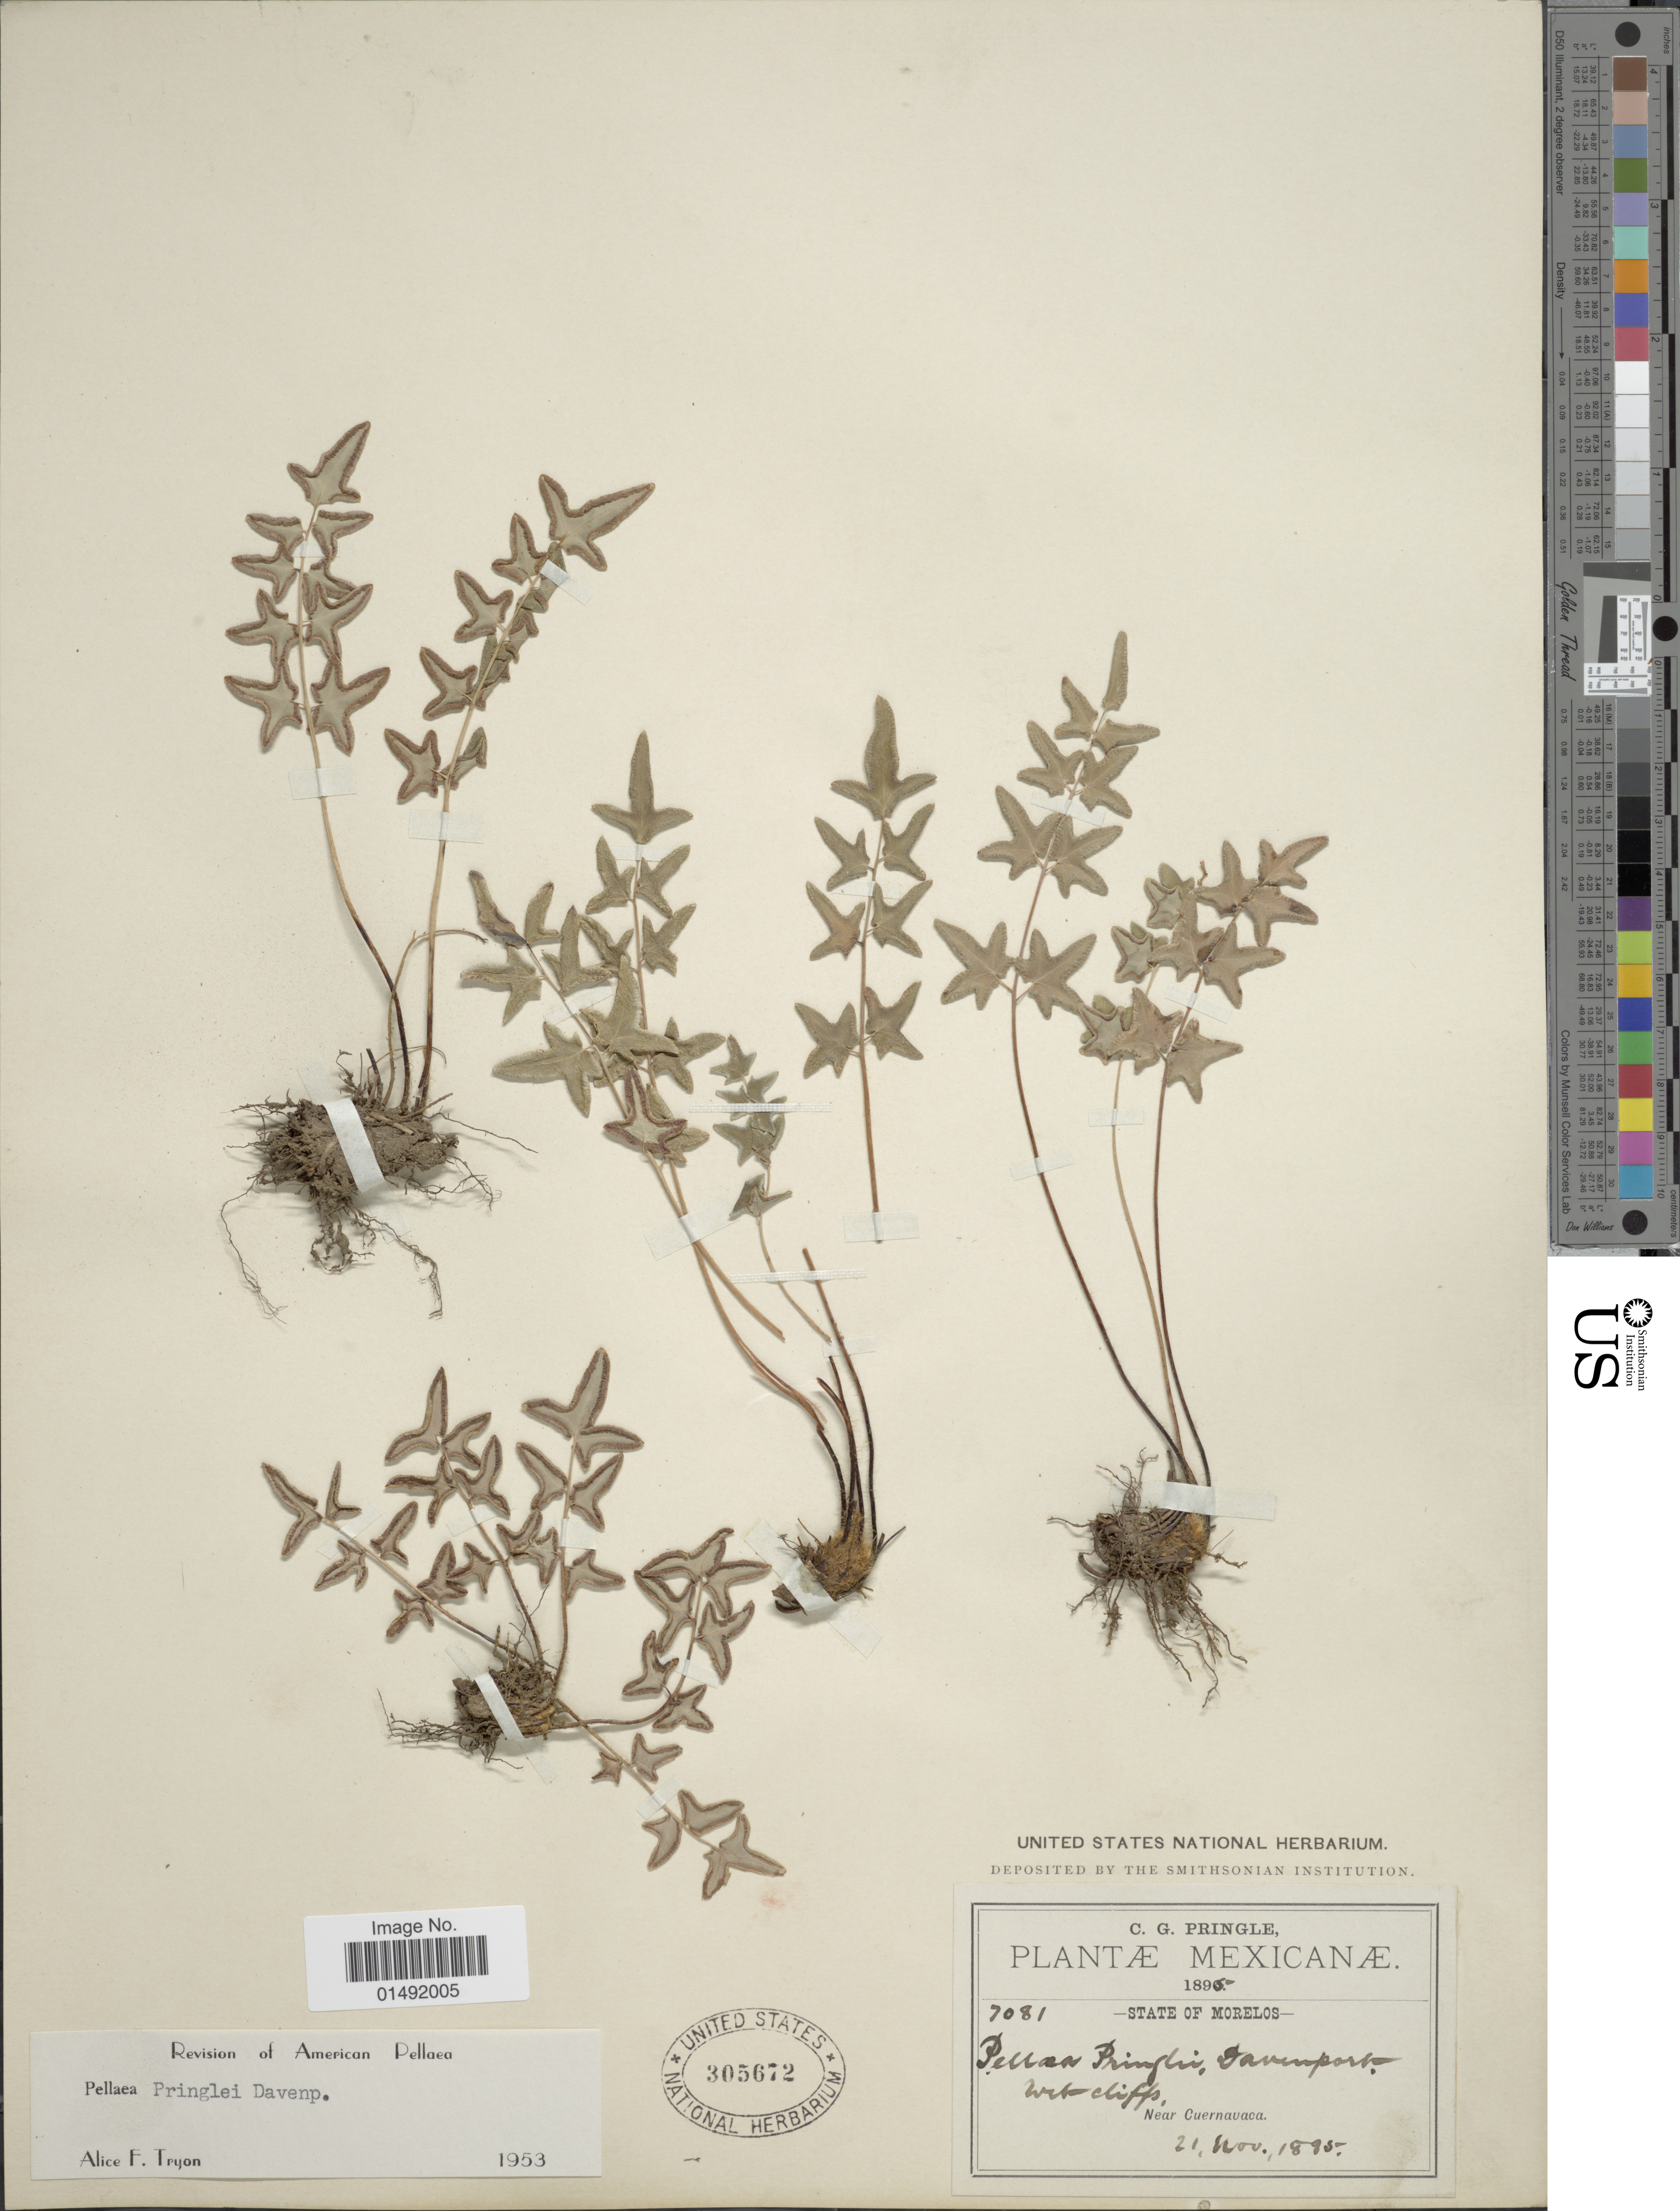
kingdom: Plantae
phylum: Tracheophyta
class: Polypodiopsida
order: Polypodiales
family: Pteridaceae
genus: Pellaea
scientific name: Pellaea pringlei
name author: Davenp.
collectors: C. G. Pringle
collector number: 7081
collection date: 1895-11-21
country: Mexico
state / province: Morelos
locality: Wer cliffs, Near Cuernavaca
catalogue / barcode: US 305672